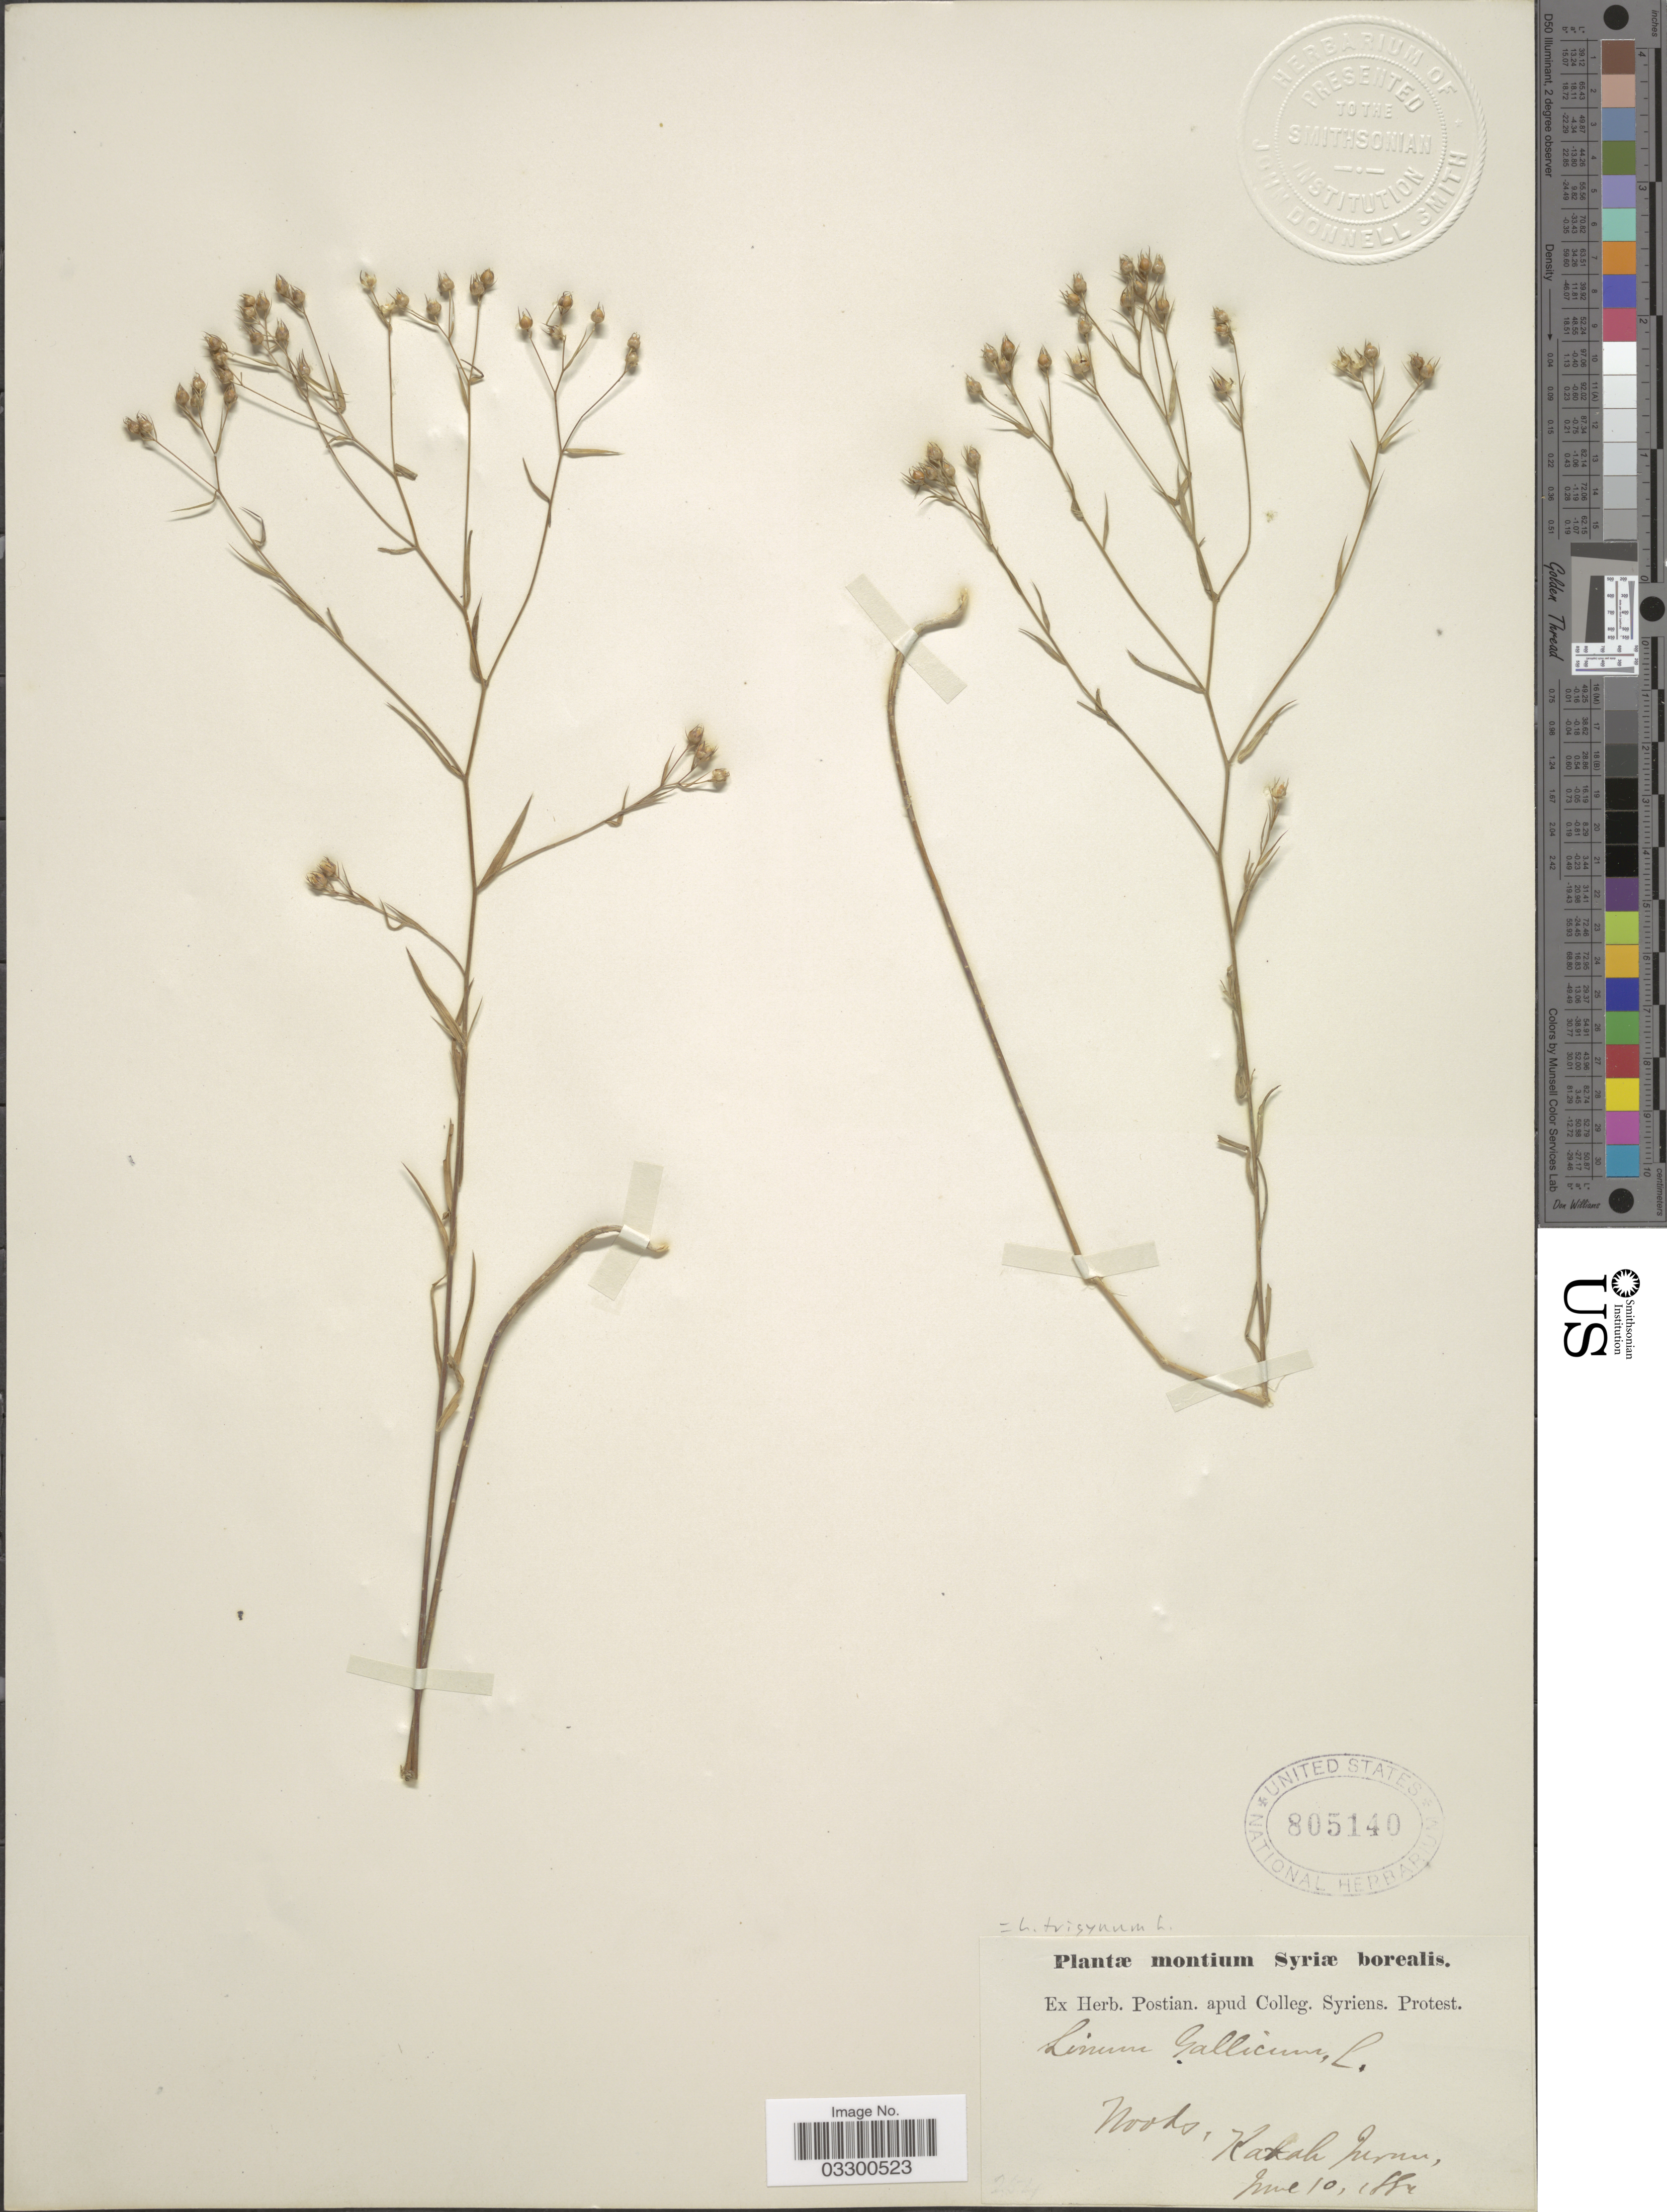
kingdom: Plantae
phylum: Tracheophyta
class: Magnoliopsida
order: Malpighiales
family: Linaceae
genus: Linum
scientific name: Linum trigynum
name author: L.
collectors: ex herb. Postian. apud Colleg. Syriens. Protest. USE "Fannie P. A. Shepard" (10308853) AS PRIMARY COLLECTOR INSTEAD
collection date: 1884-06-10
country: Syria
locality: Montium Syriæ borealis. Katah [interpreted] Jurnu [interpreted].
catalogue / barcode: US 805140